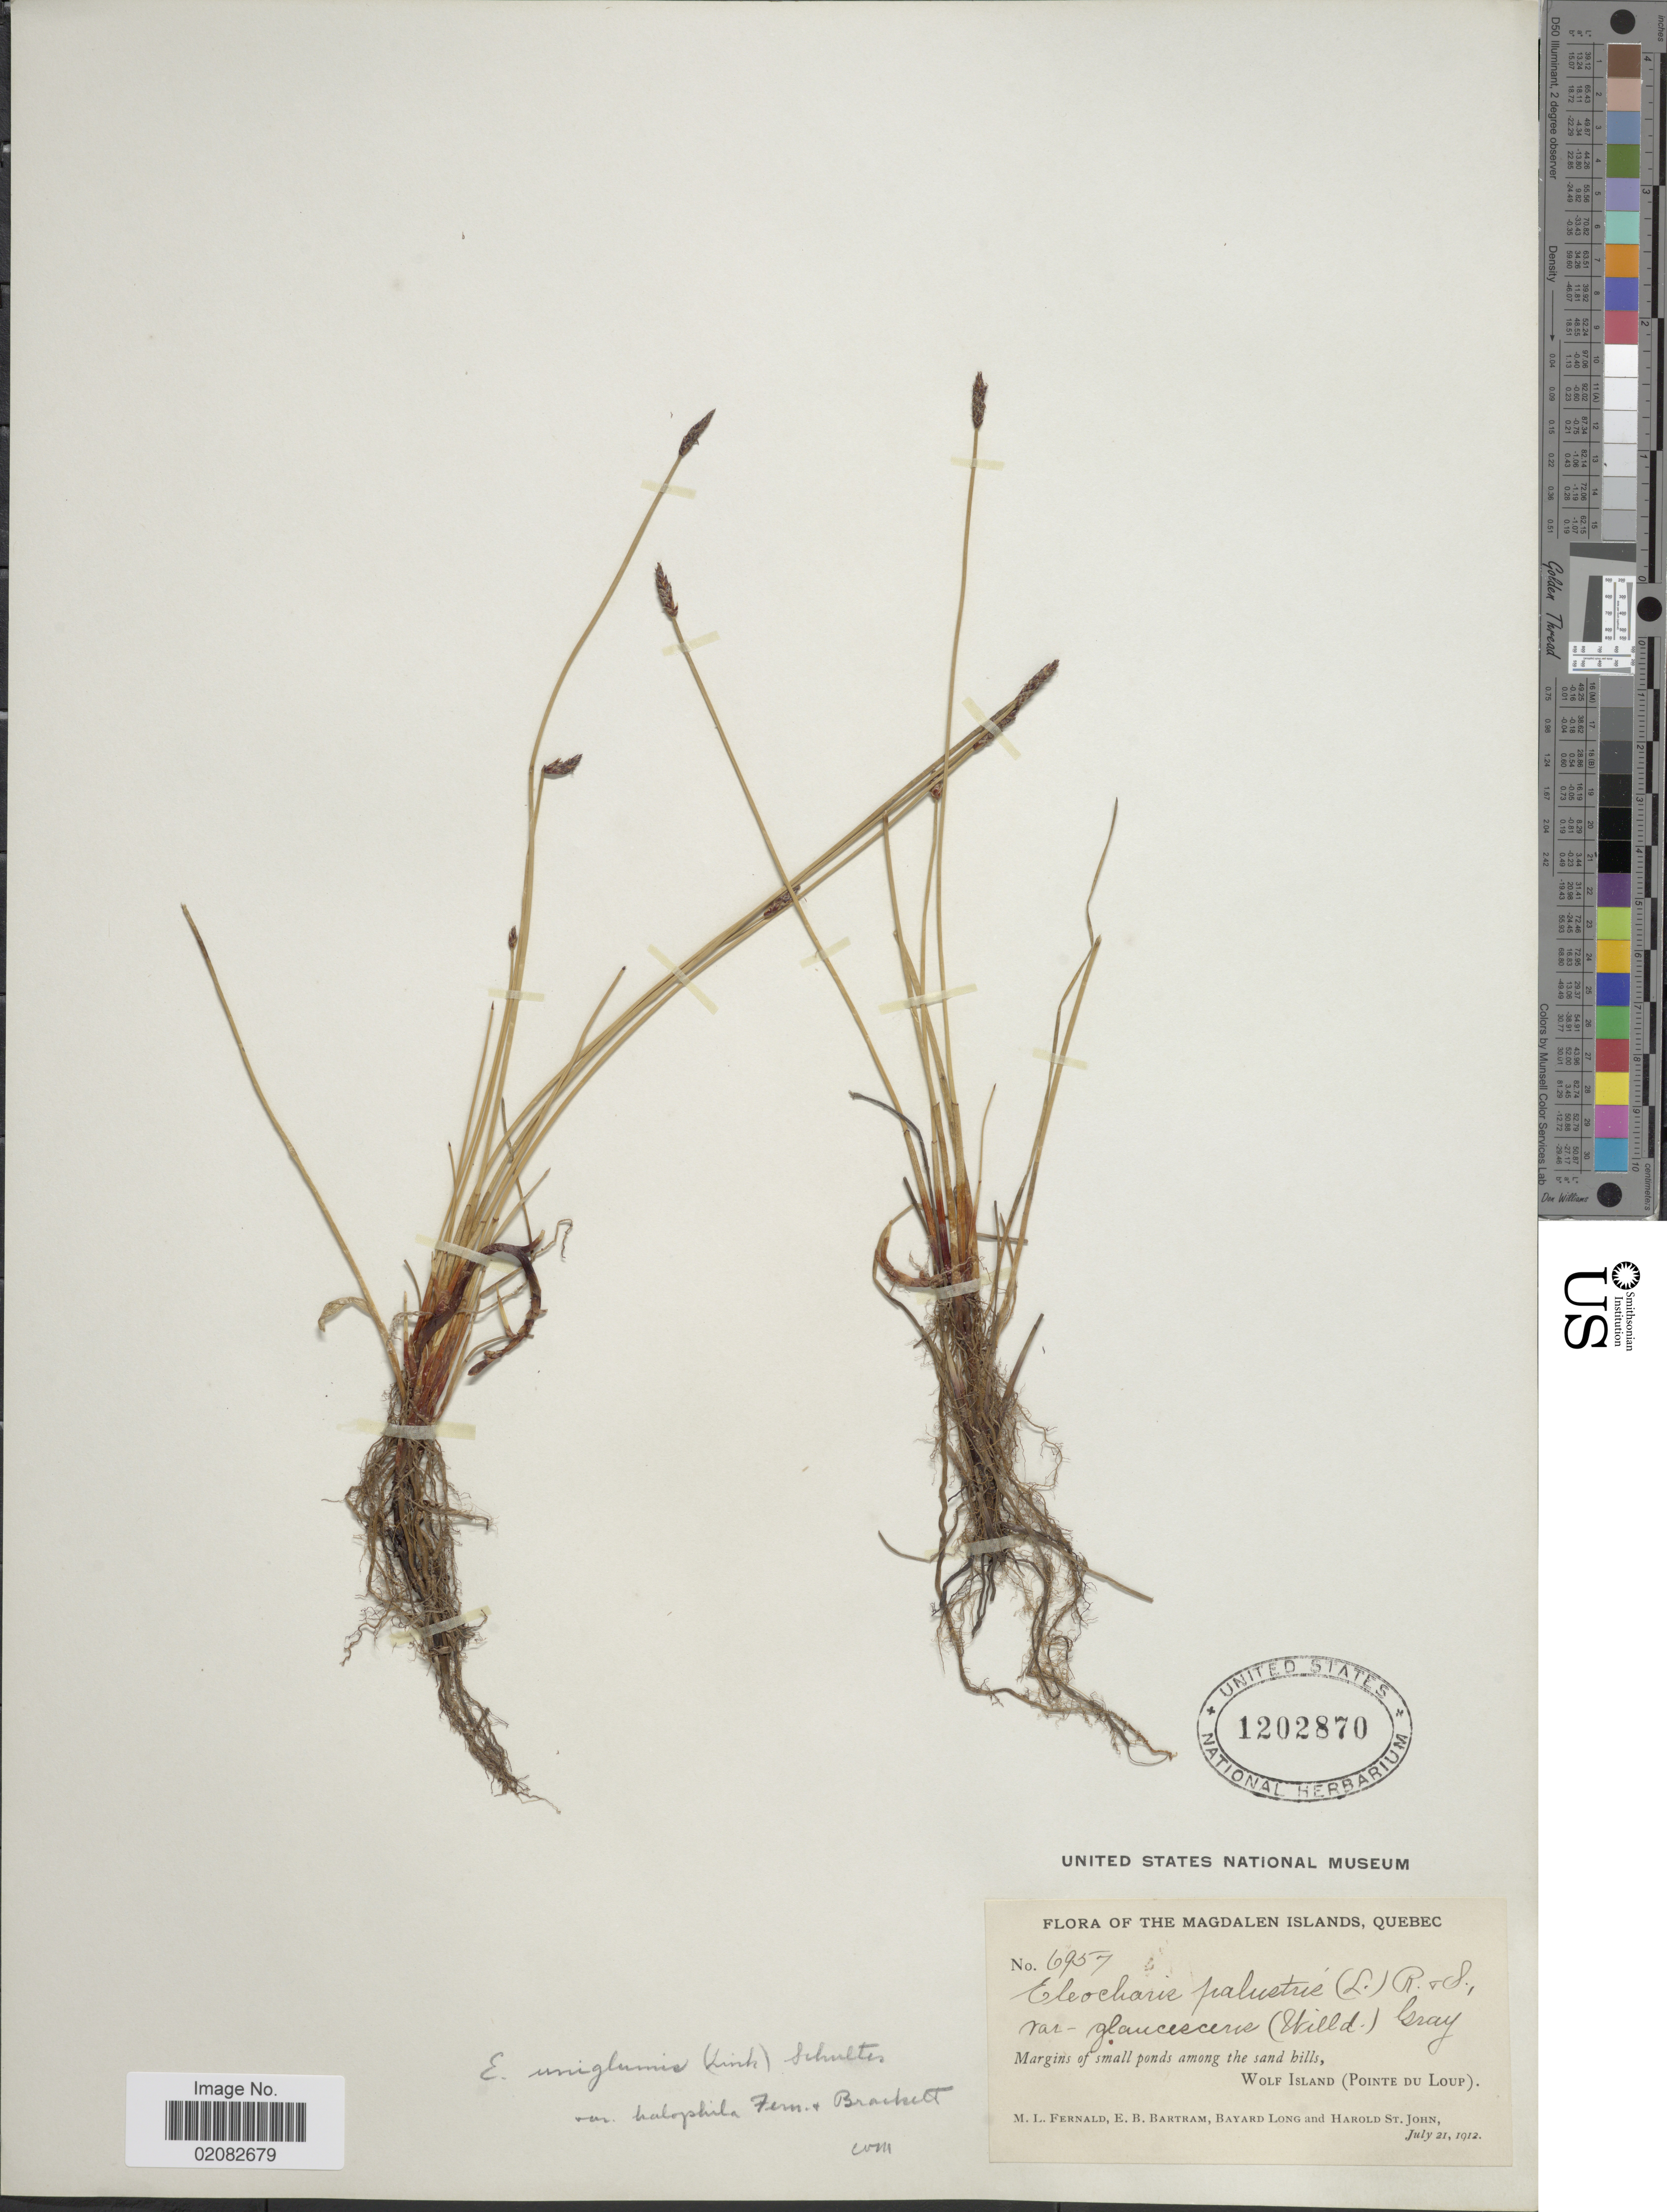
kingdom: Plantae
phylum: Tracheophyta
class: Liliopsida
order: Poales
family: Cyperaceae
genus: Eleocharis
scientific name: Eleocharis halophila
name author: (Fernald & Brackett) Fernald & Brackett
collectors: M. L. Fernald, E. B. Bartram, B. Long & H. St. John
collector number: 6957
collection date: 1912-07-21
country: Canada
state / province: Quebec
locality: Magdalen Islands, Wolf Island (Pointe du Loup)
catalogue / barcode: US 1202870